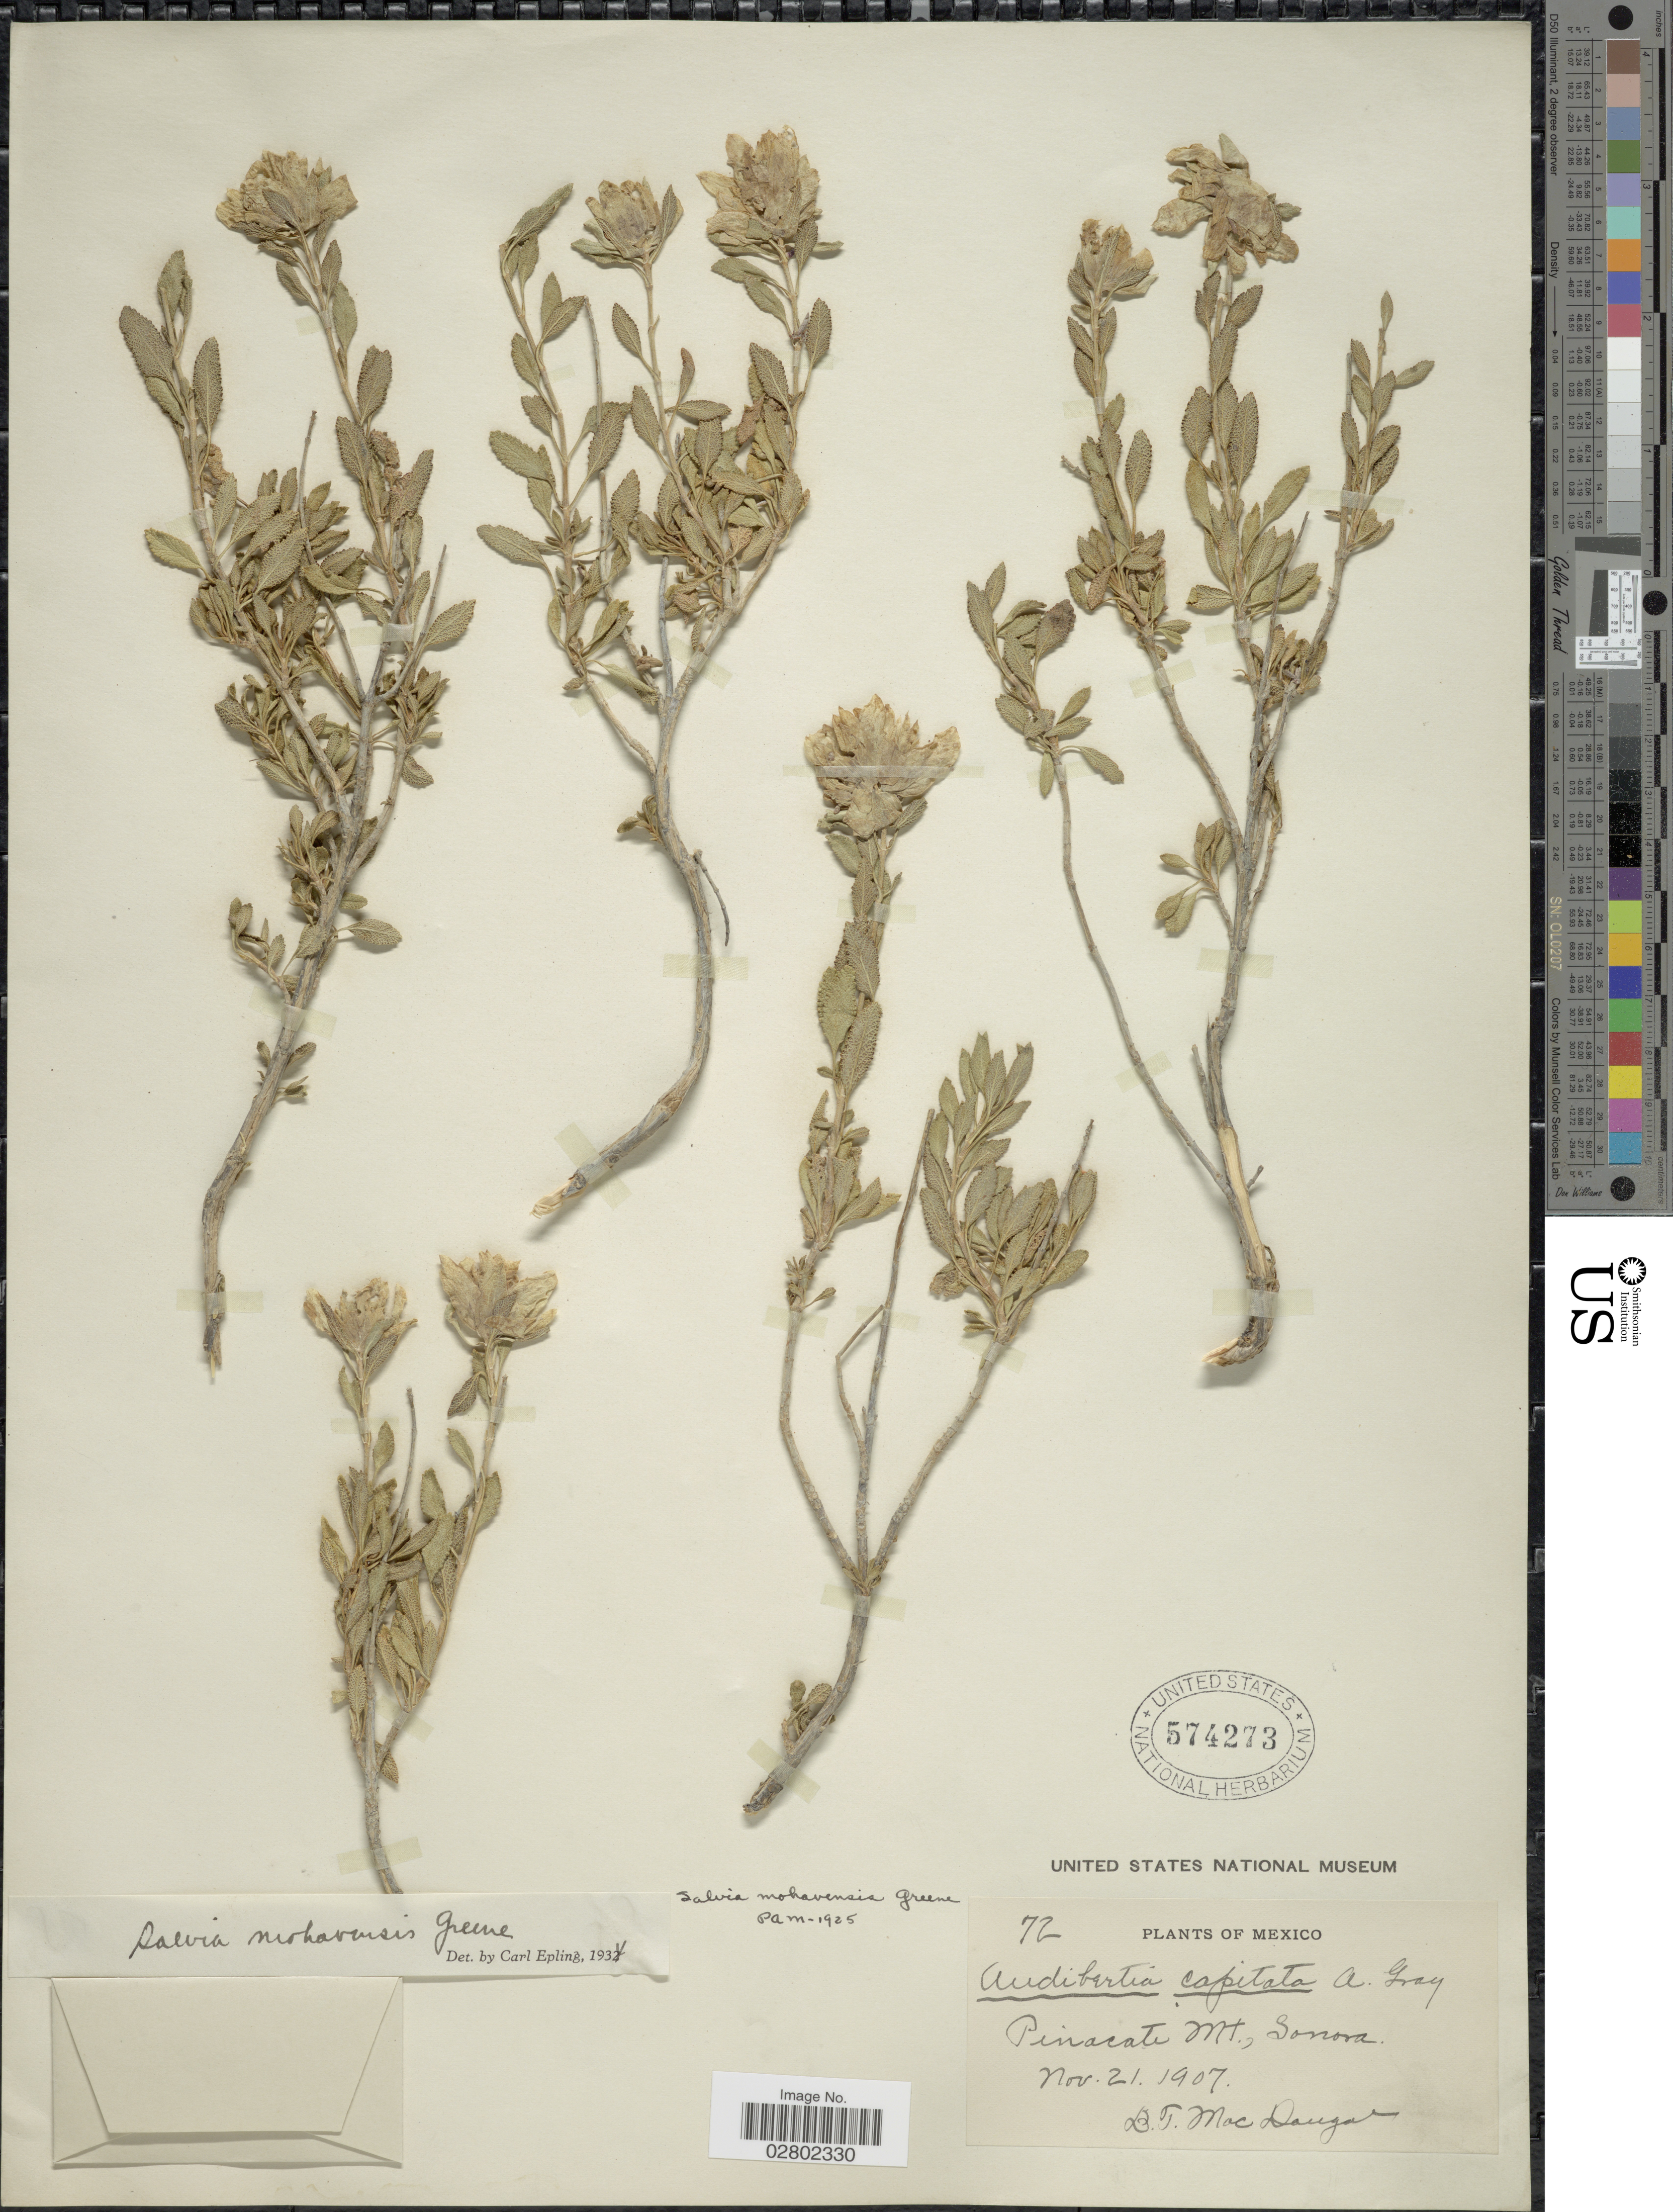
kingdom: Plantae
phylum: Tracheophyta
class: Magnoliopsida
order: Lamiales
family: Lamiaceae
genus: Salvia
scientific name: Salvia mohavensis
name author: Greene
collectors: D. McDougal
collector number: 72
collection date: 1907-11-21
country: Mexico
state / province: Sonora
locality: Pinacate Mt.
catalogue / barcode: US 574273